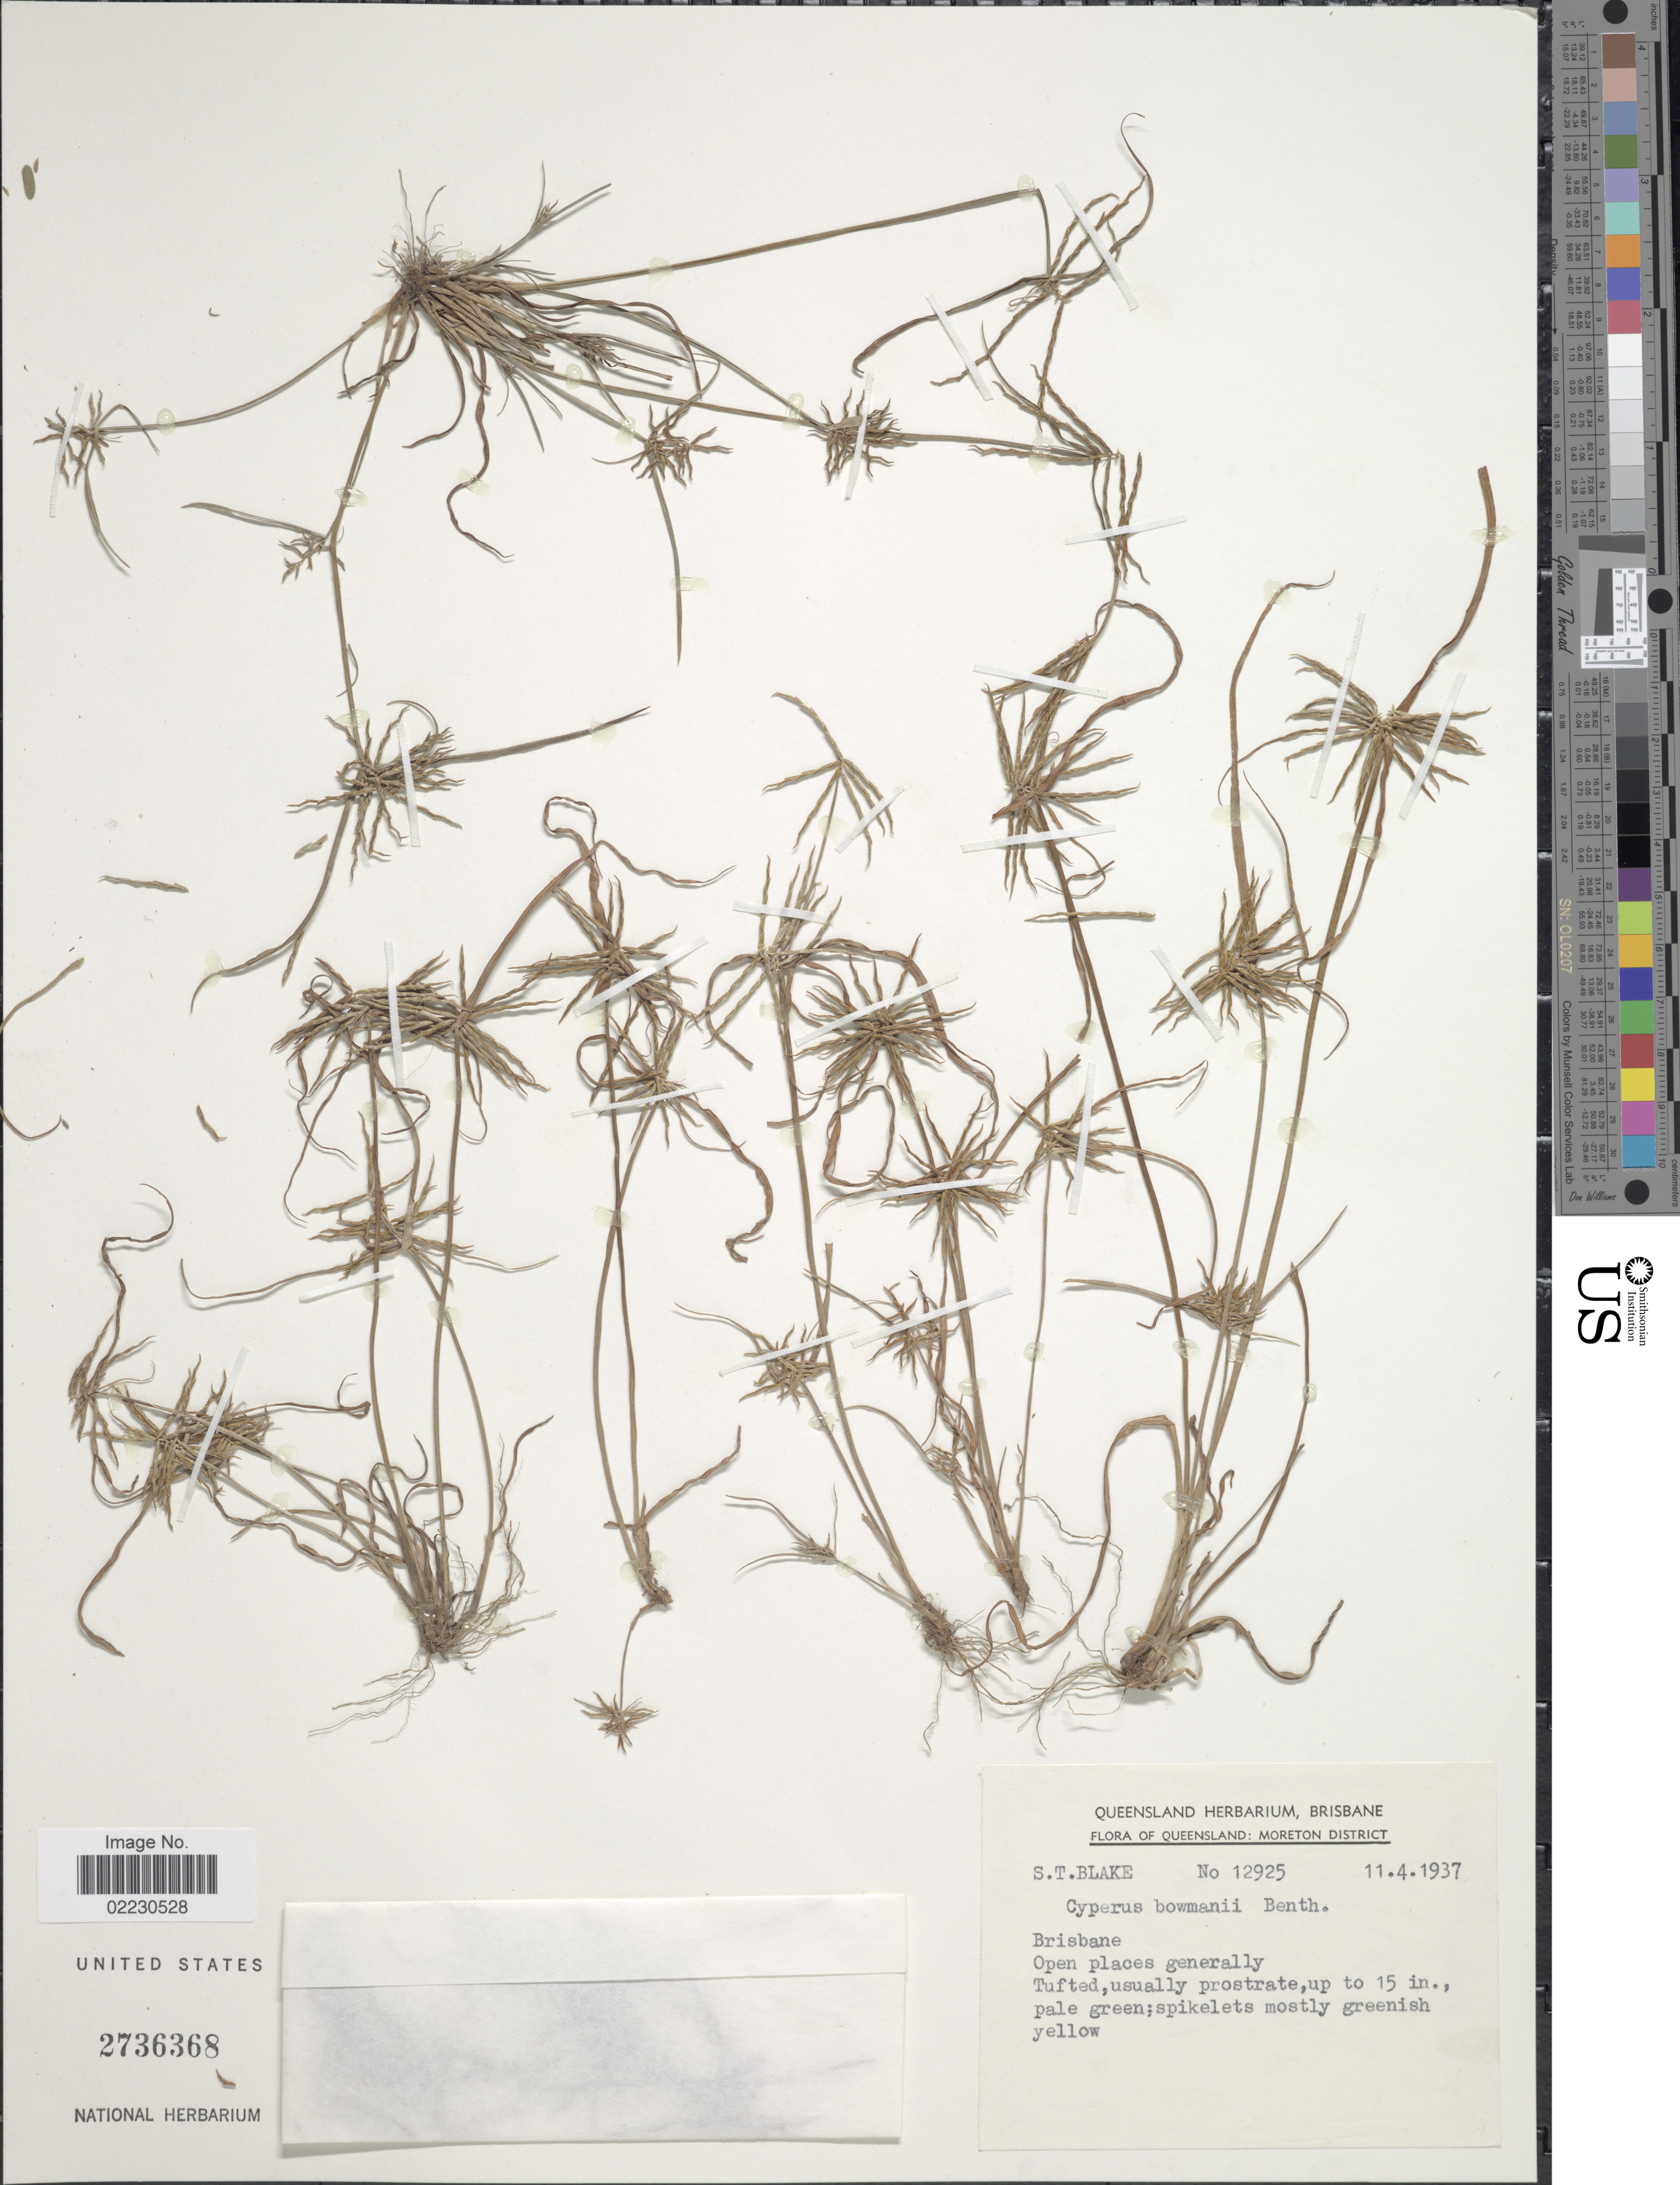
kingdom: Plantae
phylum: Tracheophyta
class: Liliopsida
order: Poales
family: Cyperaceae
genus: Cyperus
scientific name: Cyperus bowmanii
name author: F. Muell. ex Benth.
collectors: S. T. Blake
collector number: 12925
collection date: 1937-04-11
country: Australia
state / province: Queensland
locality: Moreton District, Brisbane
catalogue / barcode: US 2736368